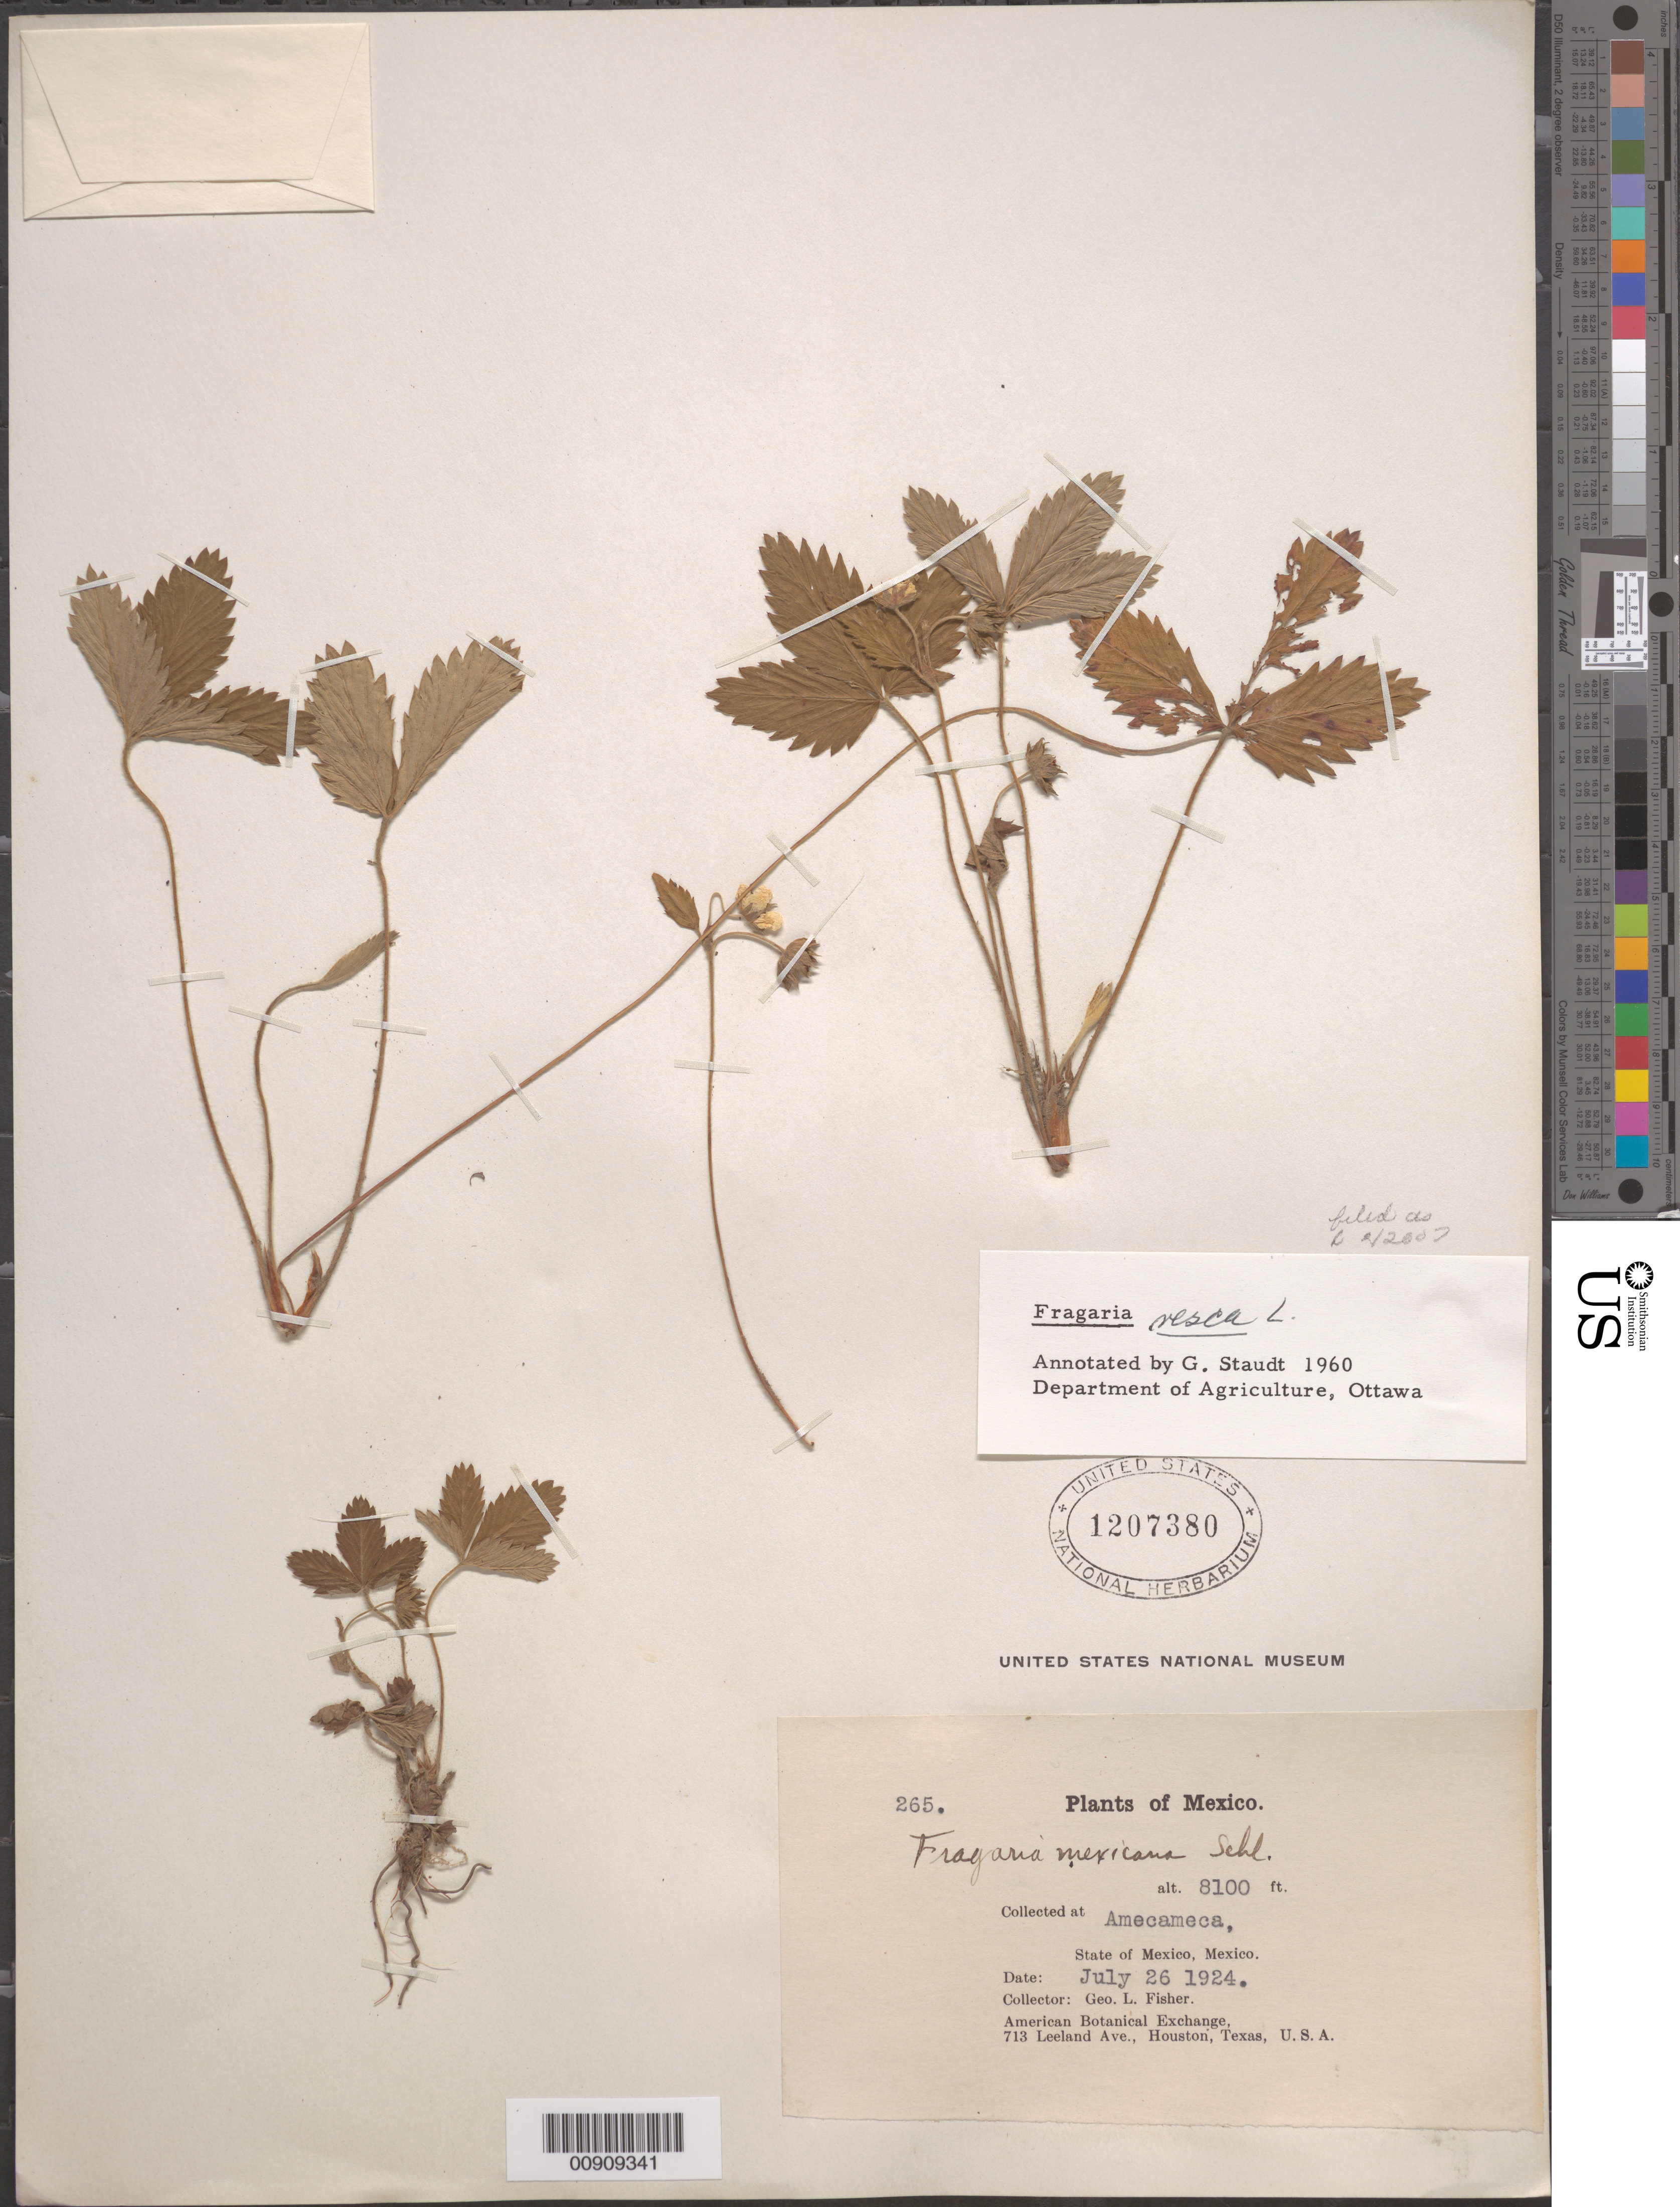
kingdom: Plantae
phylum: Tracheophyta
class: Magnoliopsida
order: Rosales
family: Rosaceae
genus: Fragaria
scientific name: Fragaria vesca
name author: L.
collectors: G. L. Fisher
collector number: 265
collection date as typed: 26 Jul 1924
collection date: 1924-07-26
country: Mexico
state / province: México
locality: Amecameca, State of Mexico.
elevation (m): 2469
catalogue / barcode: US 1207380